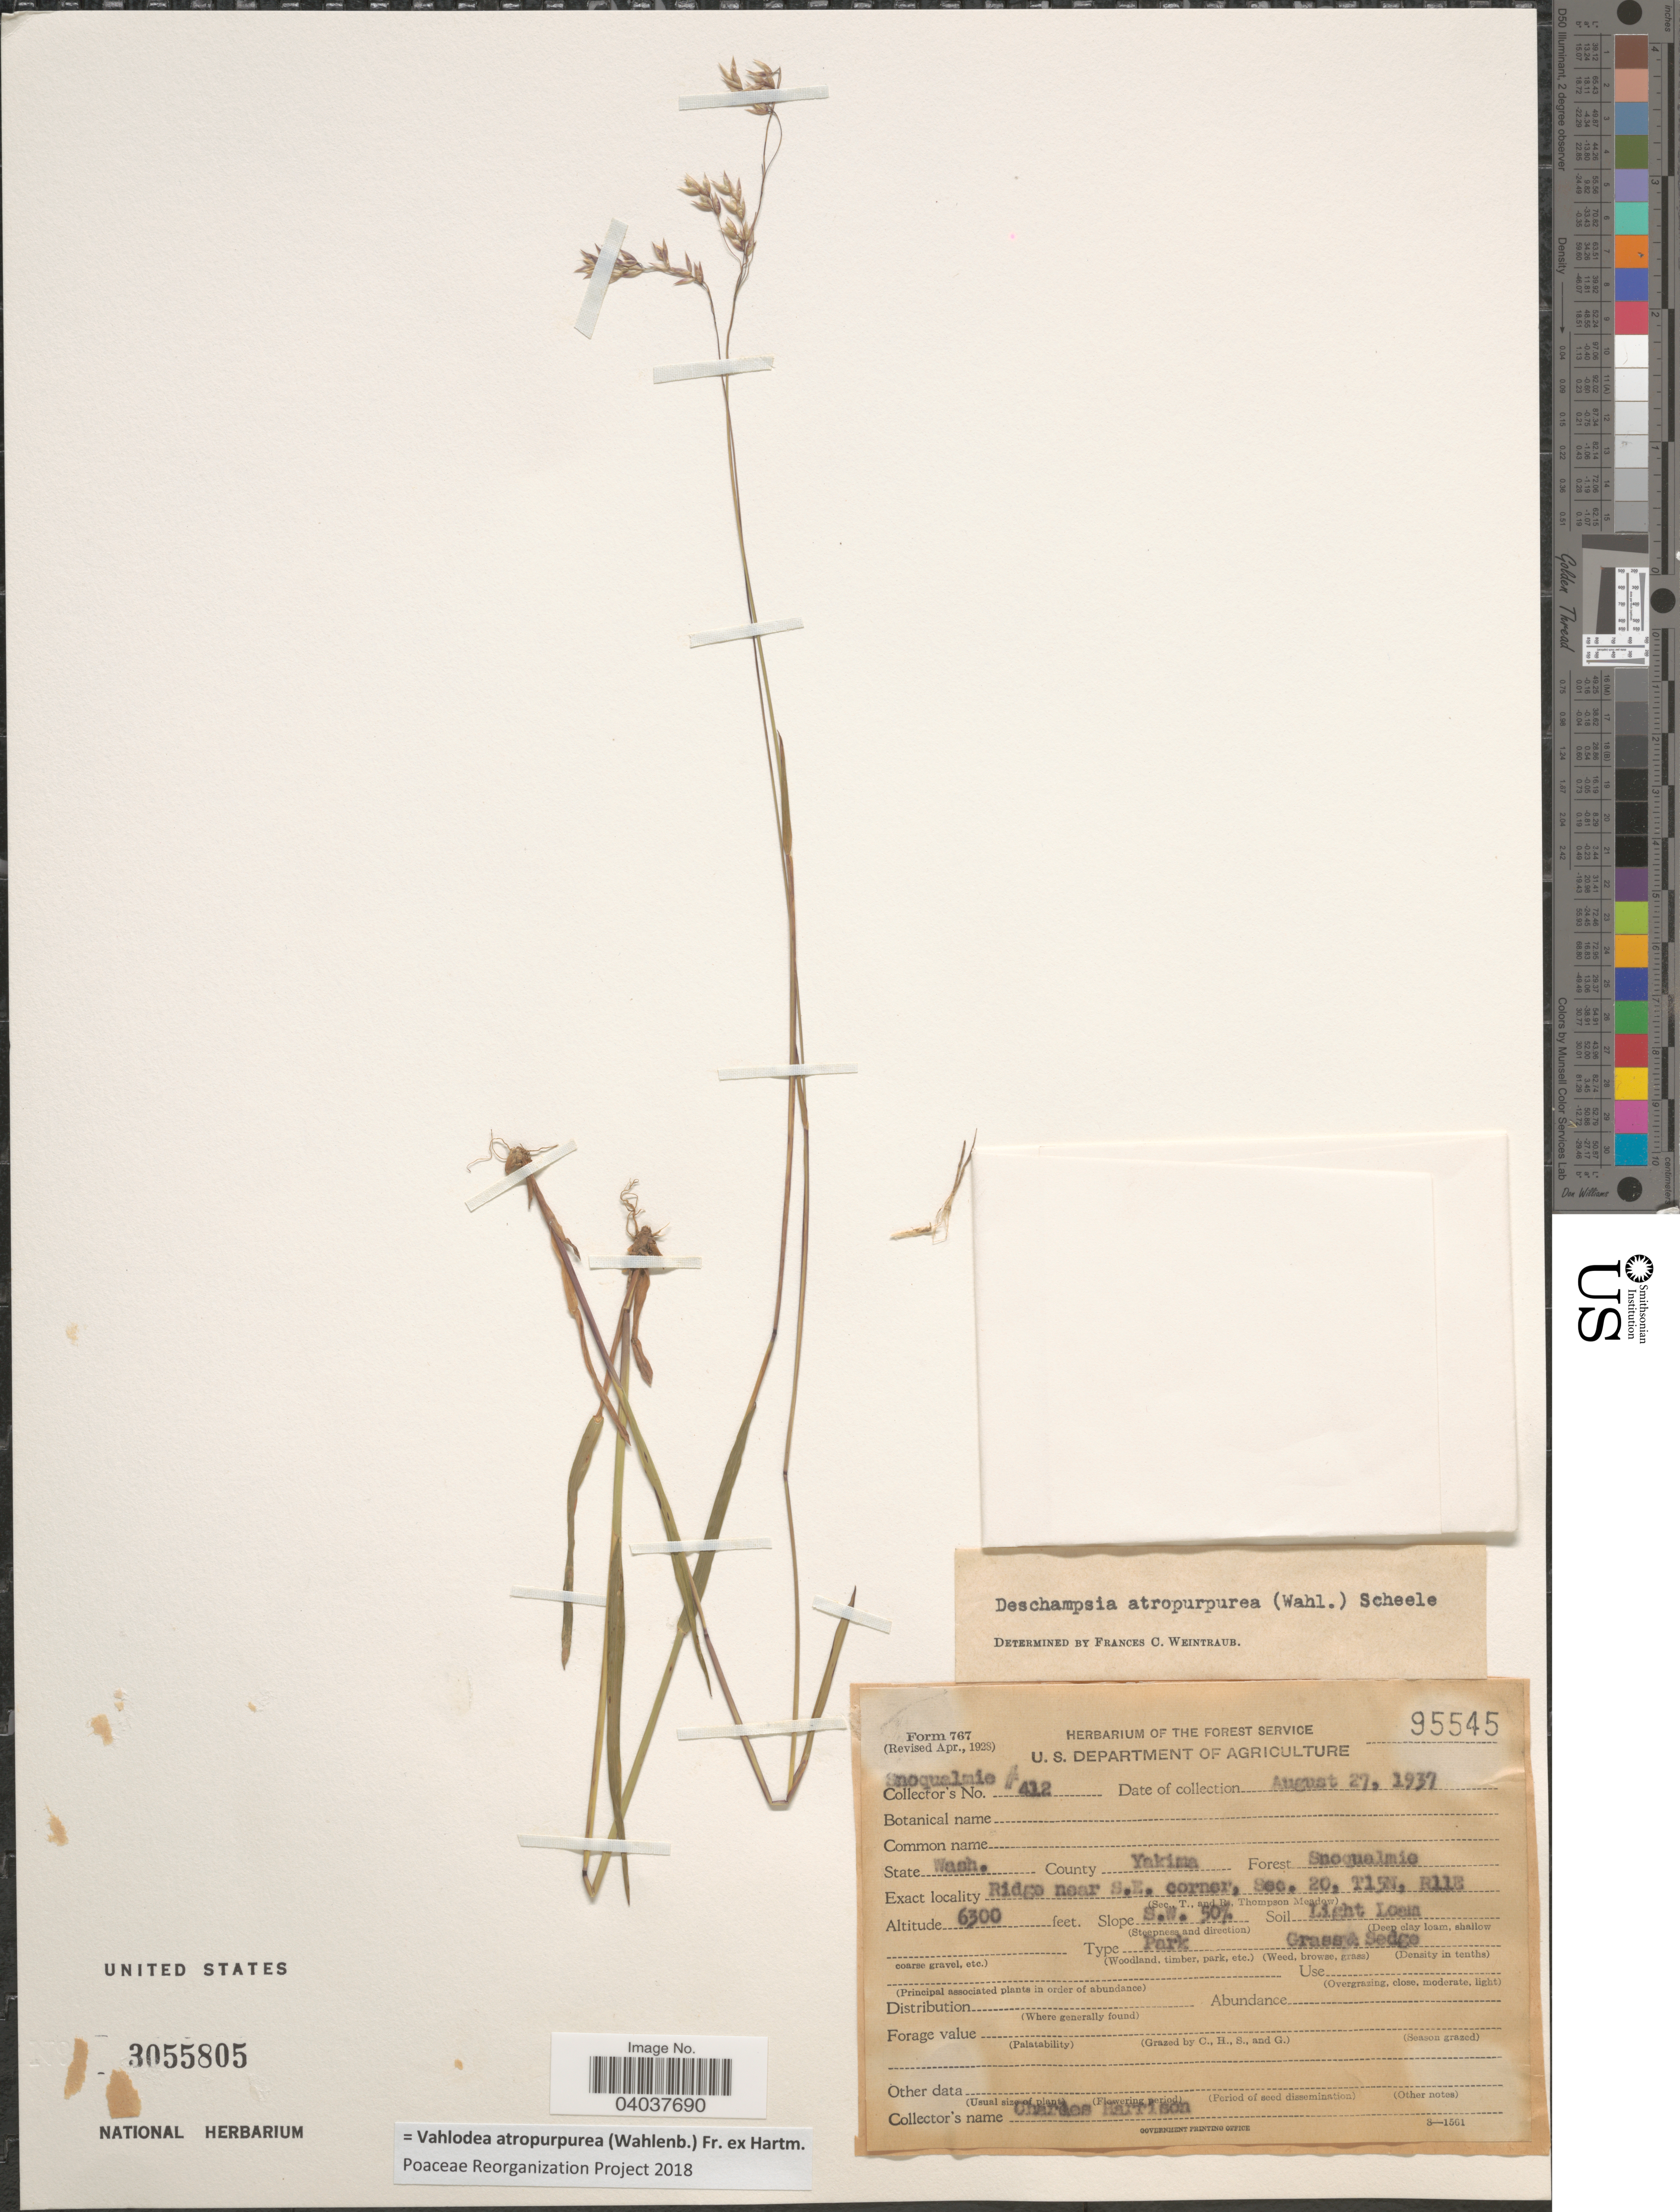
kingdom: Plantae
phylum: Tracheophyta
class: Liliopsida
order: Poales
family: Poaceae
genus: Vahlodea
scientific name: Vahlodea atropurpurea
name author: (Wahlenb.) Fr. ex Hartm.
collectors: C. Harrison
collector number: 412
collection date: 1937-08-27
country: United States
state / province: Washington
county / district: Yakima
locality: County Yakima. Forest Snoqualmie. Ridge near S.E. corner, Sec. 20, T15N, R11E. Slope S.W. 50%.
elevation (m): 1920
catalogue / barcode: US 3055805